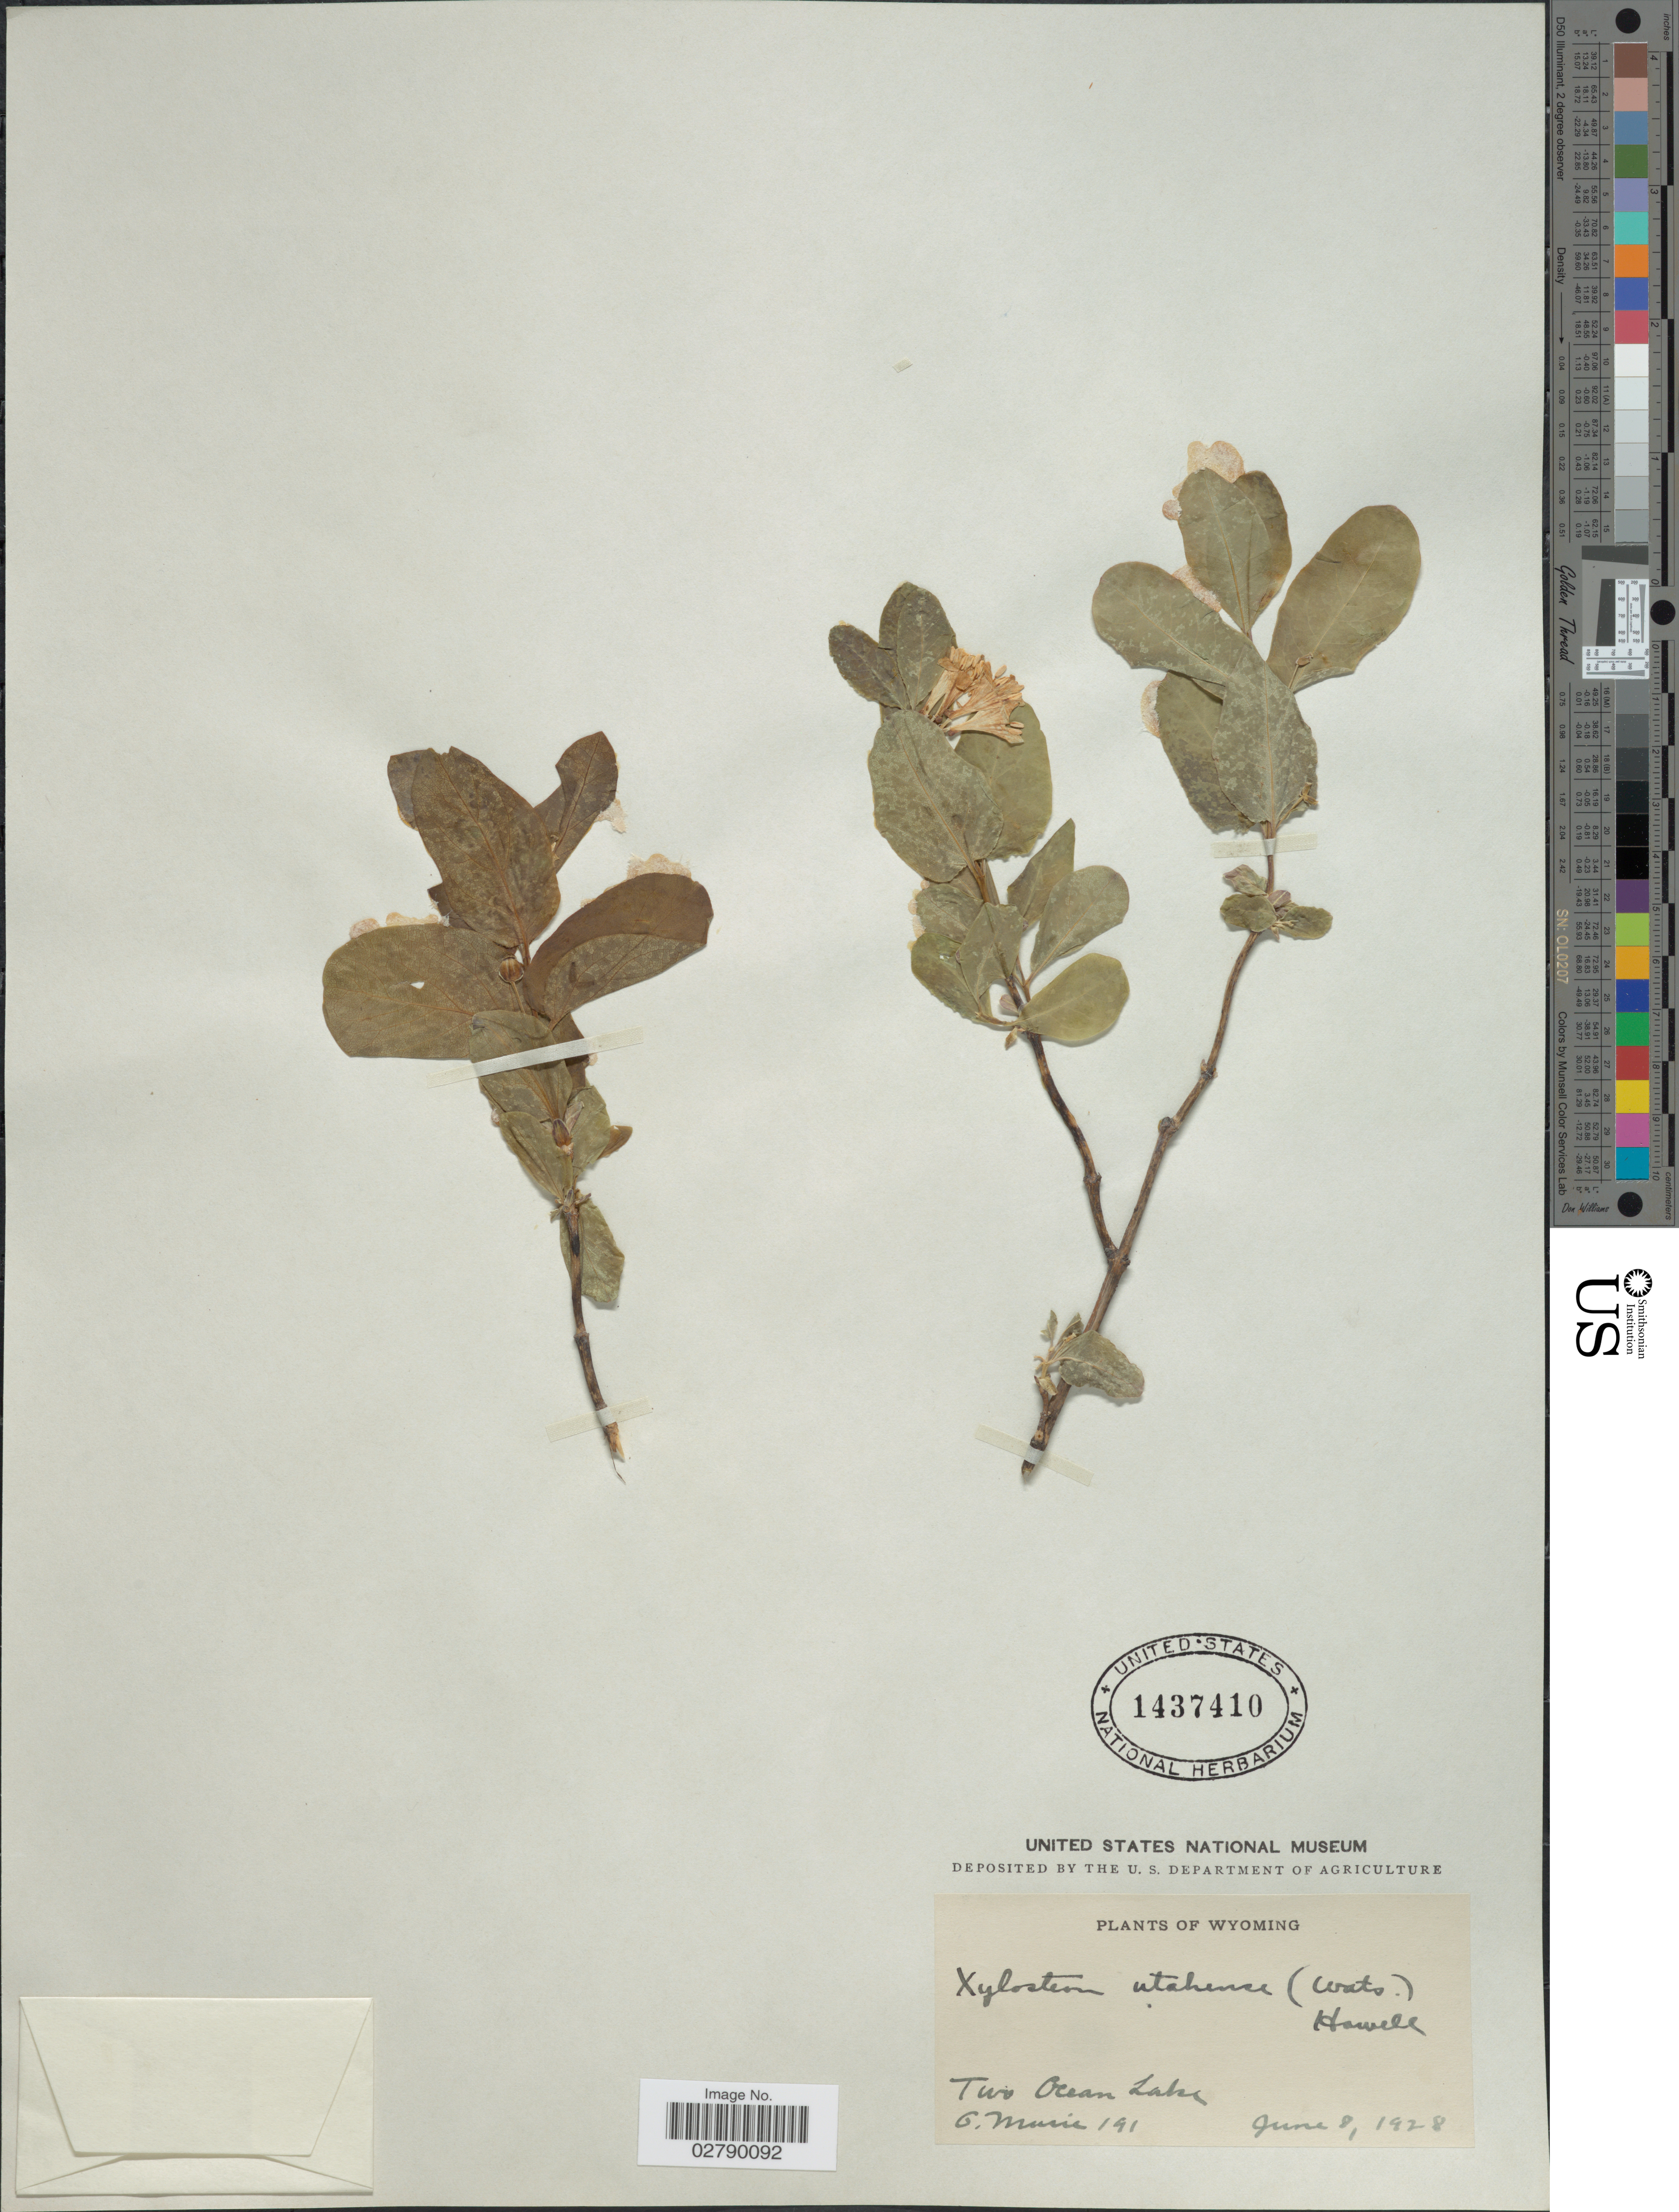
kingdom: Plantae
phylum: Tracheophyta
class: Magnoliopsida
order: Dipsacales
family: Caprifoliaceae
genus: Lonicera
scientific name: Lonicera utahensis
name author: S. Watson in C. King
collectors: O. Murie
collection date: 1928-06-08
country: United States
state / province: Wyoming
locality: Two Ocean Lake.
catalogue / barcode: US 1437410